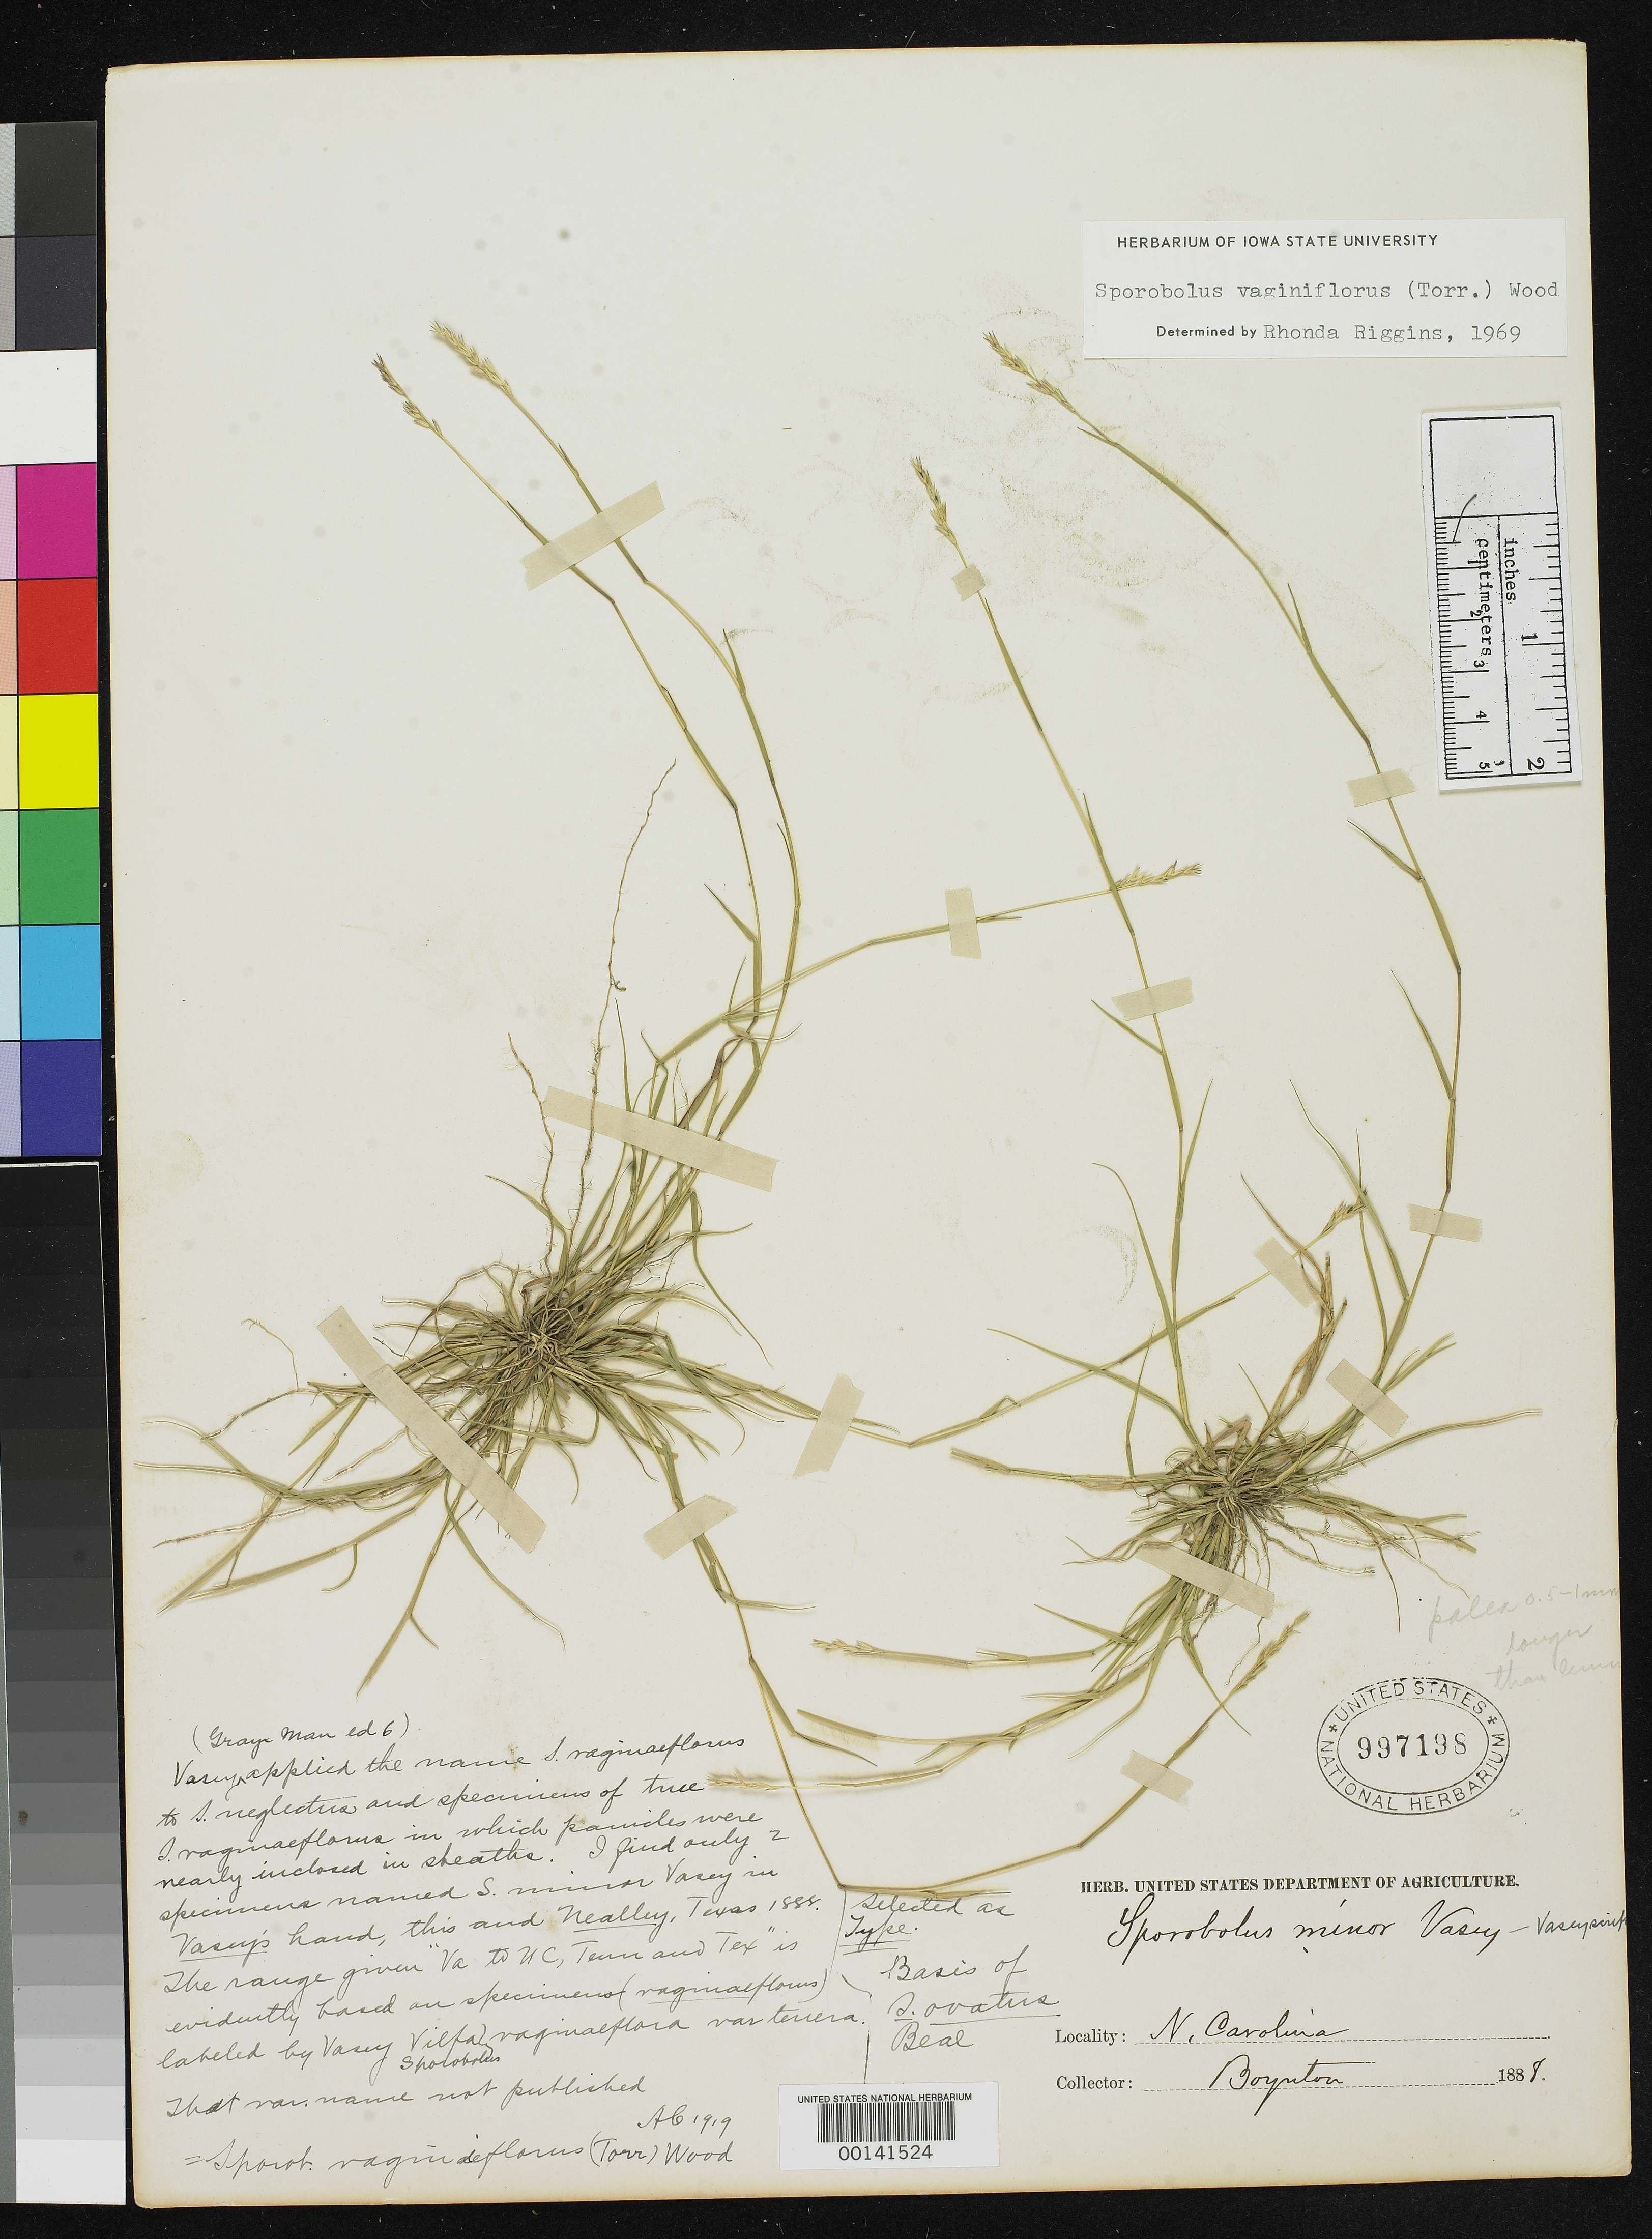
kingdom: Plantae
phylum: Tracheophyta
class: Liliopsida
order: Poales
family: Poaceae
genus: Sporobolus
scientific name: Sporobolus minor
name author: Vasey ex A. Gray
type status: Syntype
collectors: E. Boynton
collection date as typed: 1888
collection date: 1888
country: United States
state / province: North Carolina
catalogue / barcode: US 997198